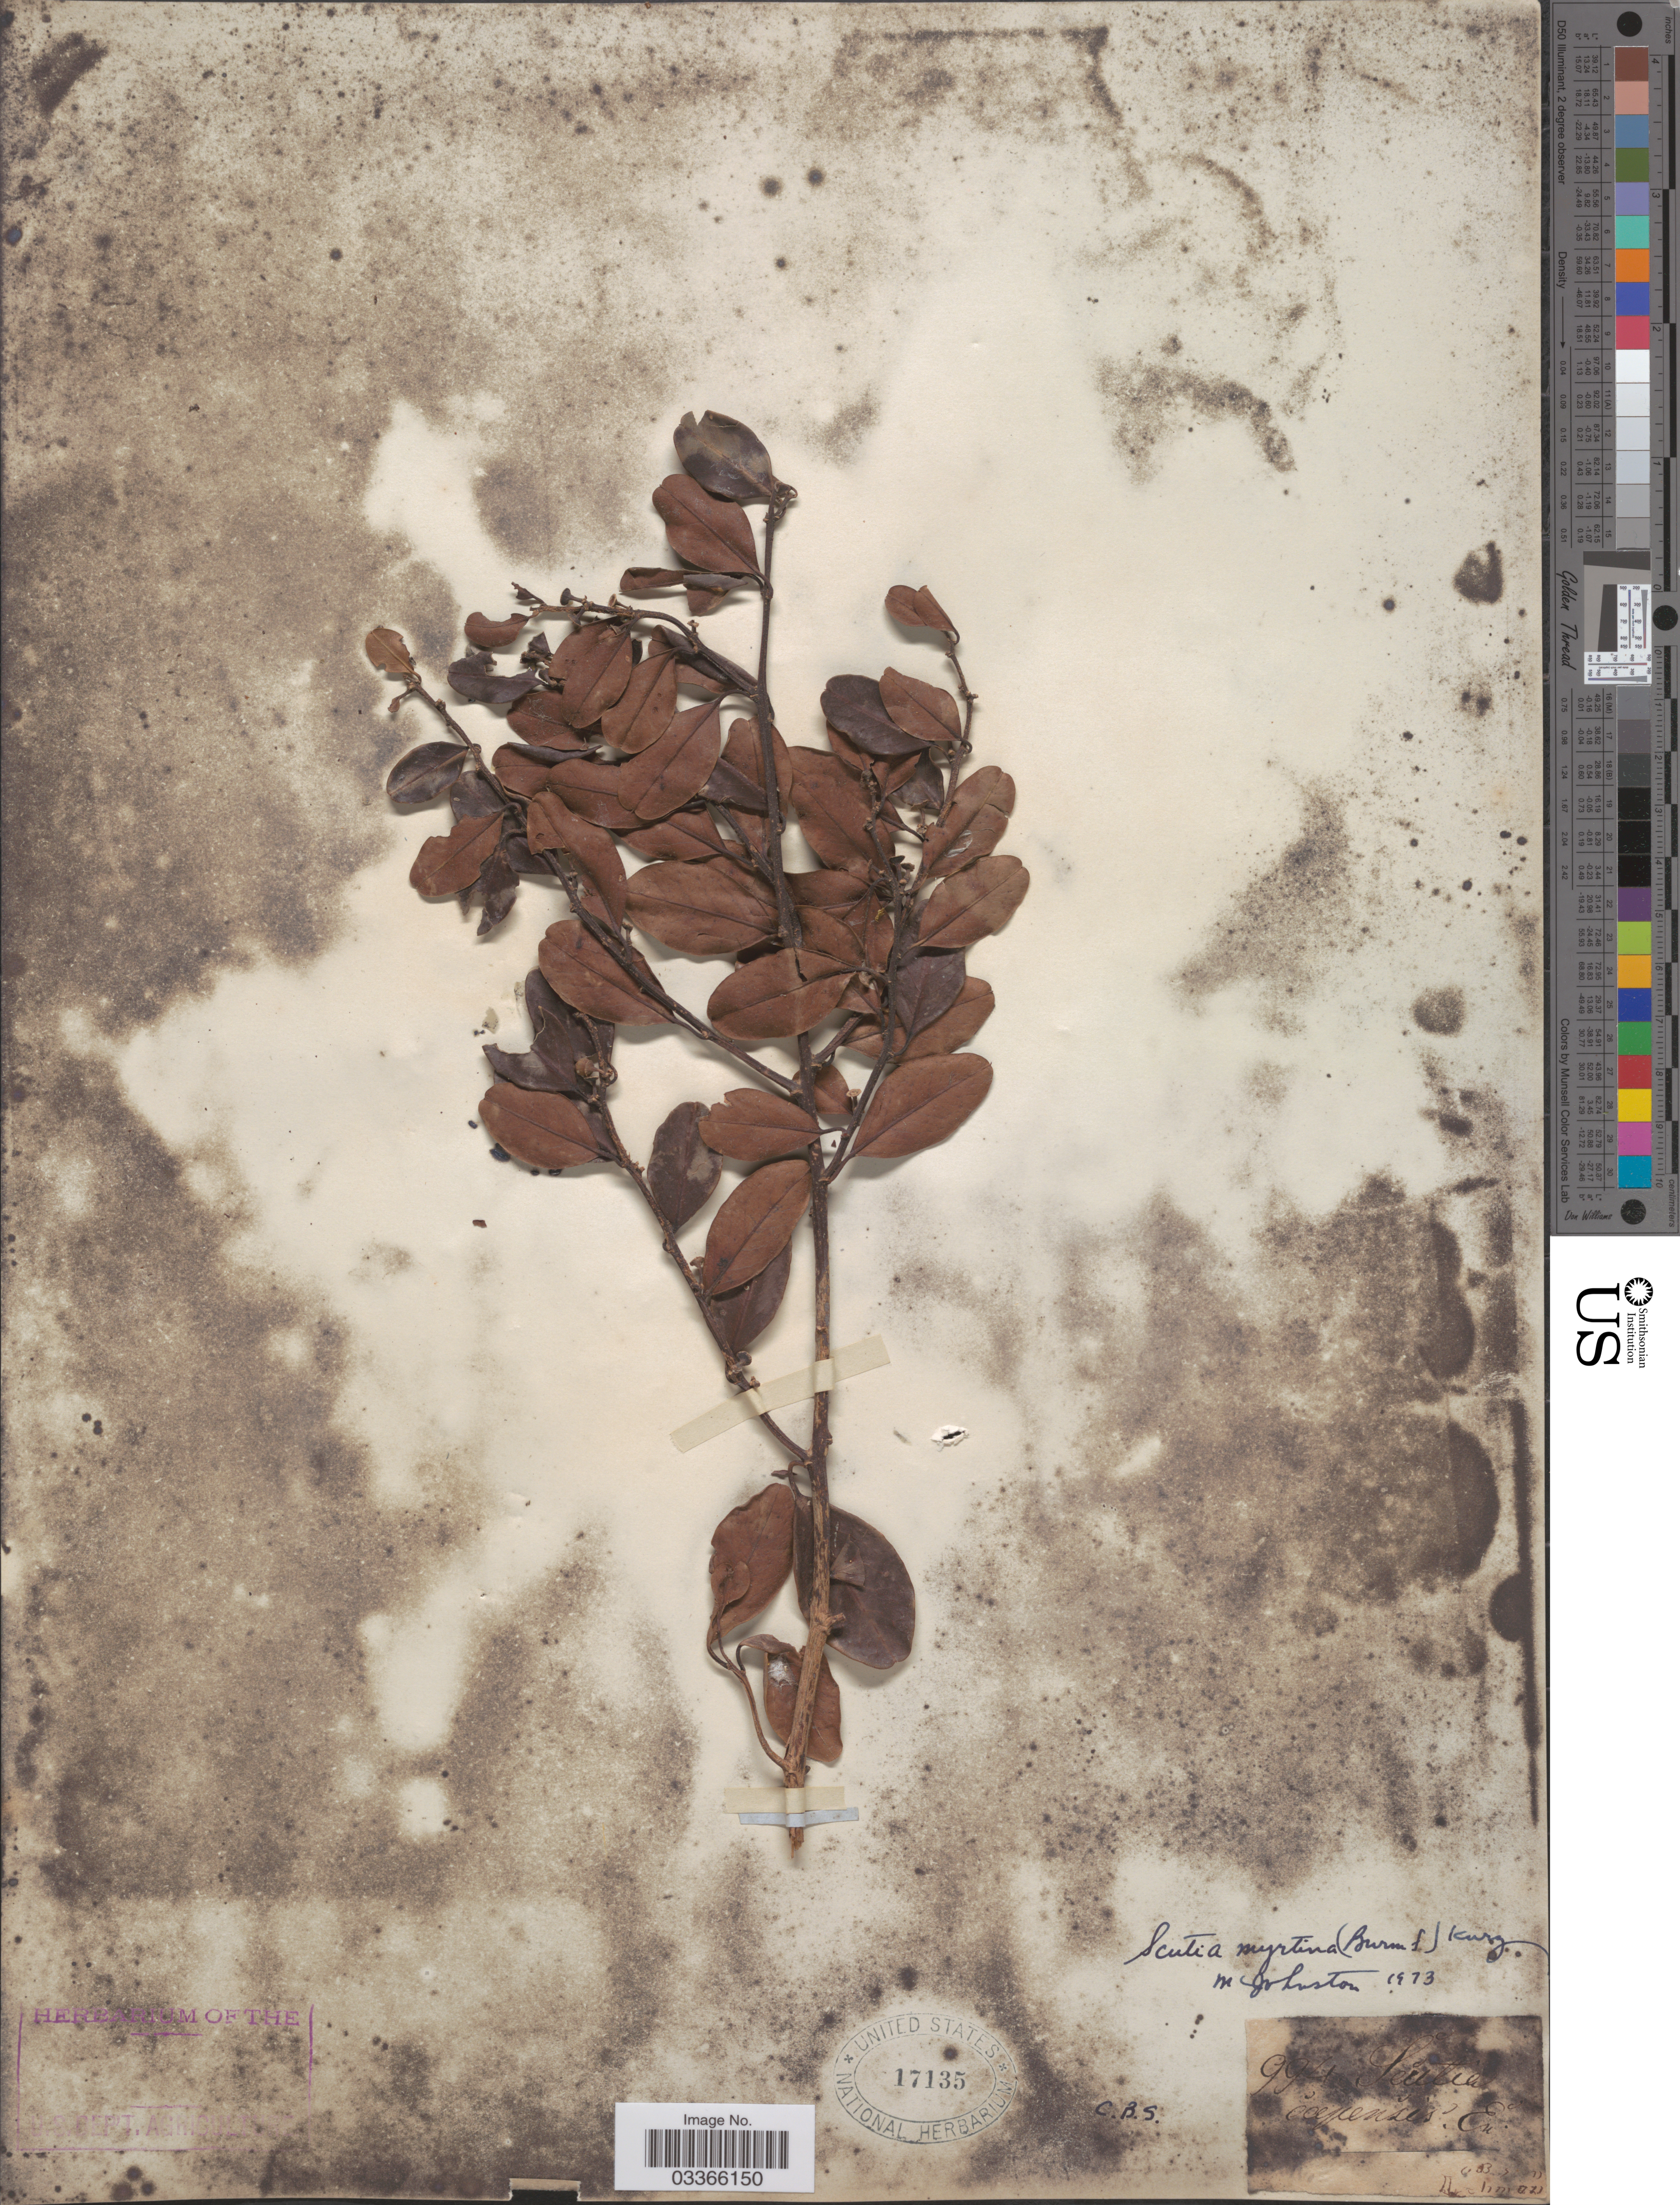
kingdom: Plantae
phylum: Tracheophyta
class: Magnoliopsida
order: Rosales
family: Rhamnaceae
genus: Scutia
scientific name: Scutia myrtina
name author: (Burm. f.) Kurz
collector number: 994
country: South Africa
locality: C.B.S.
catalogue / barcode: US 17135